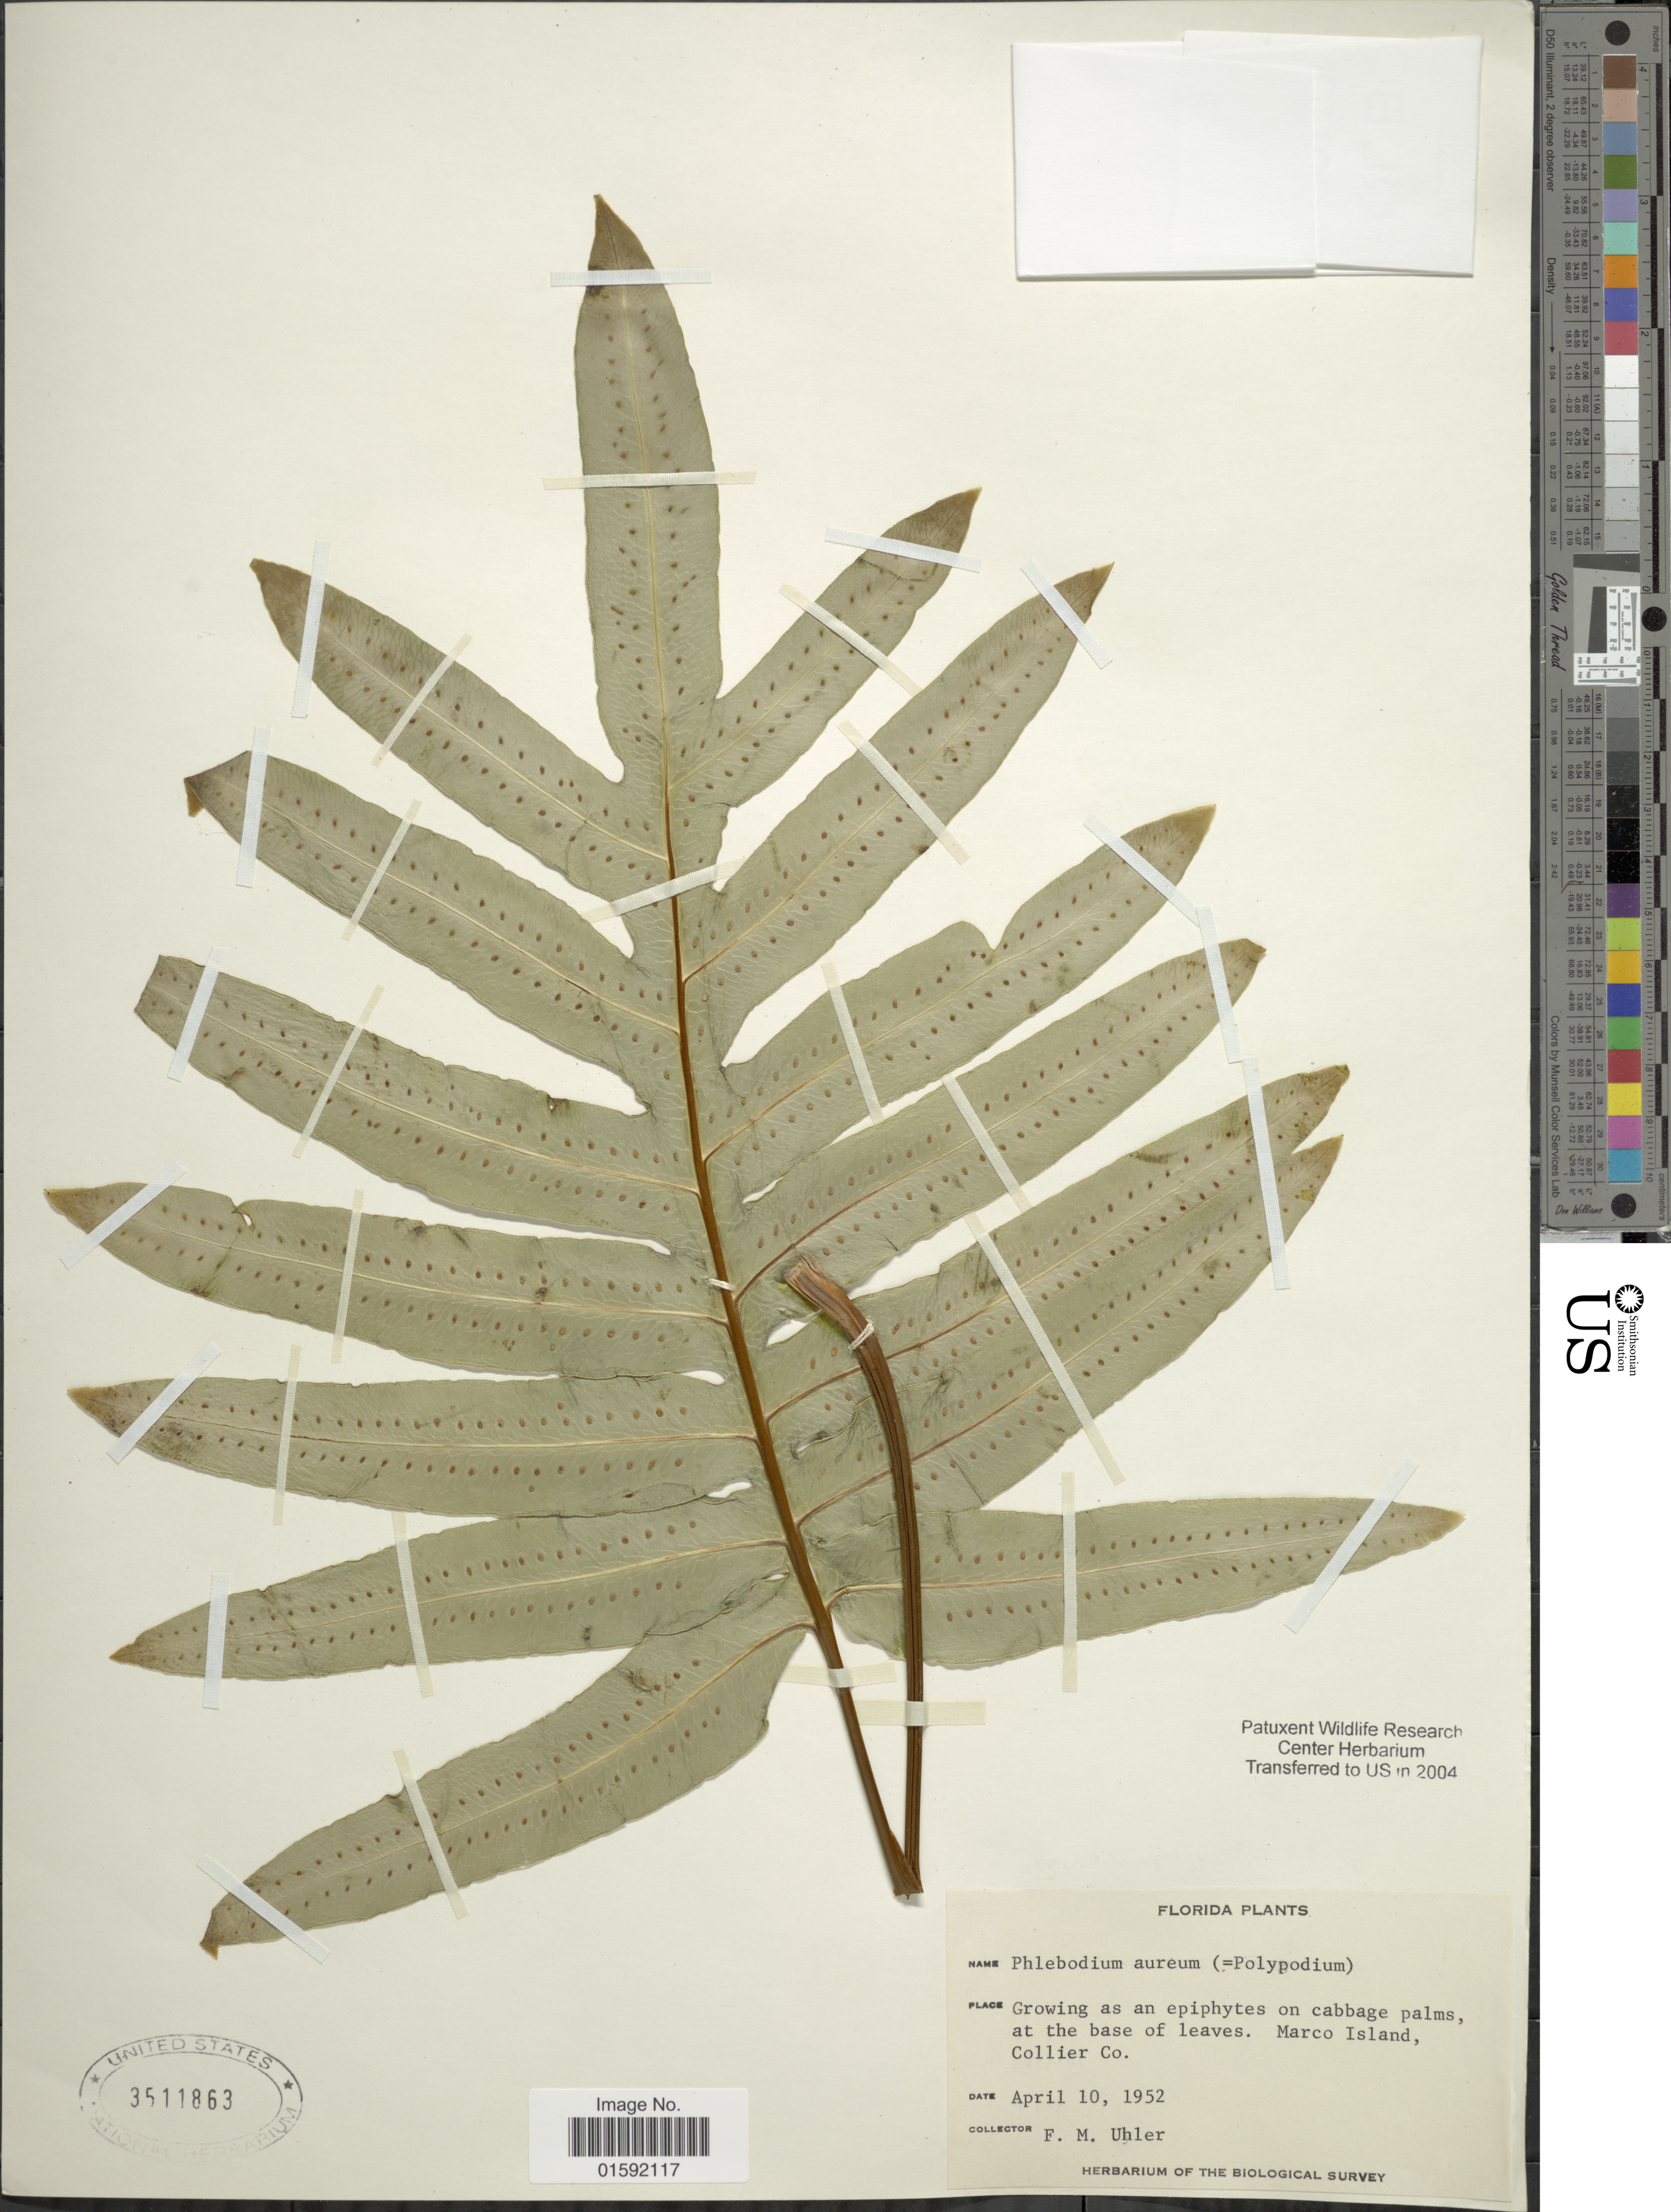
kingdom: Plantae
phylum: Tracheophyta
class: Polypodiopsida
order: Polypodiales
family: Polypodiaceae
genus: Phlebodium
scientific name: Phlebodium aureum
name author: (L.) J. Sm.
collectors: F. M. Uhler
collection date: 1952-04-10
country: United States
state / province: Florida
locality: Marco Island, Collier Co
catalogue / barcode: US 3511863